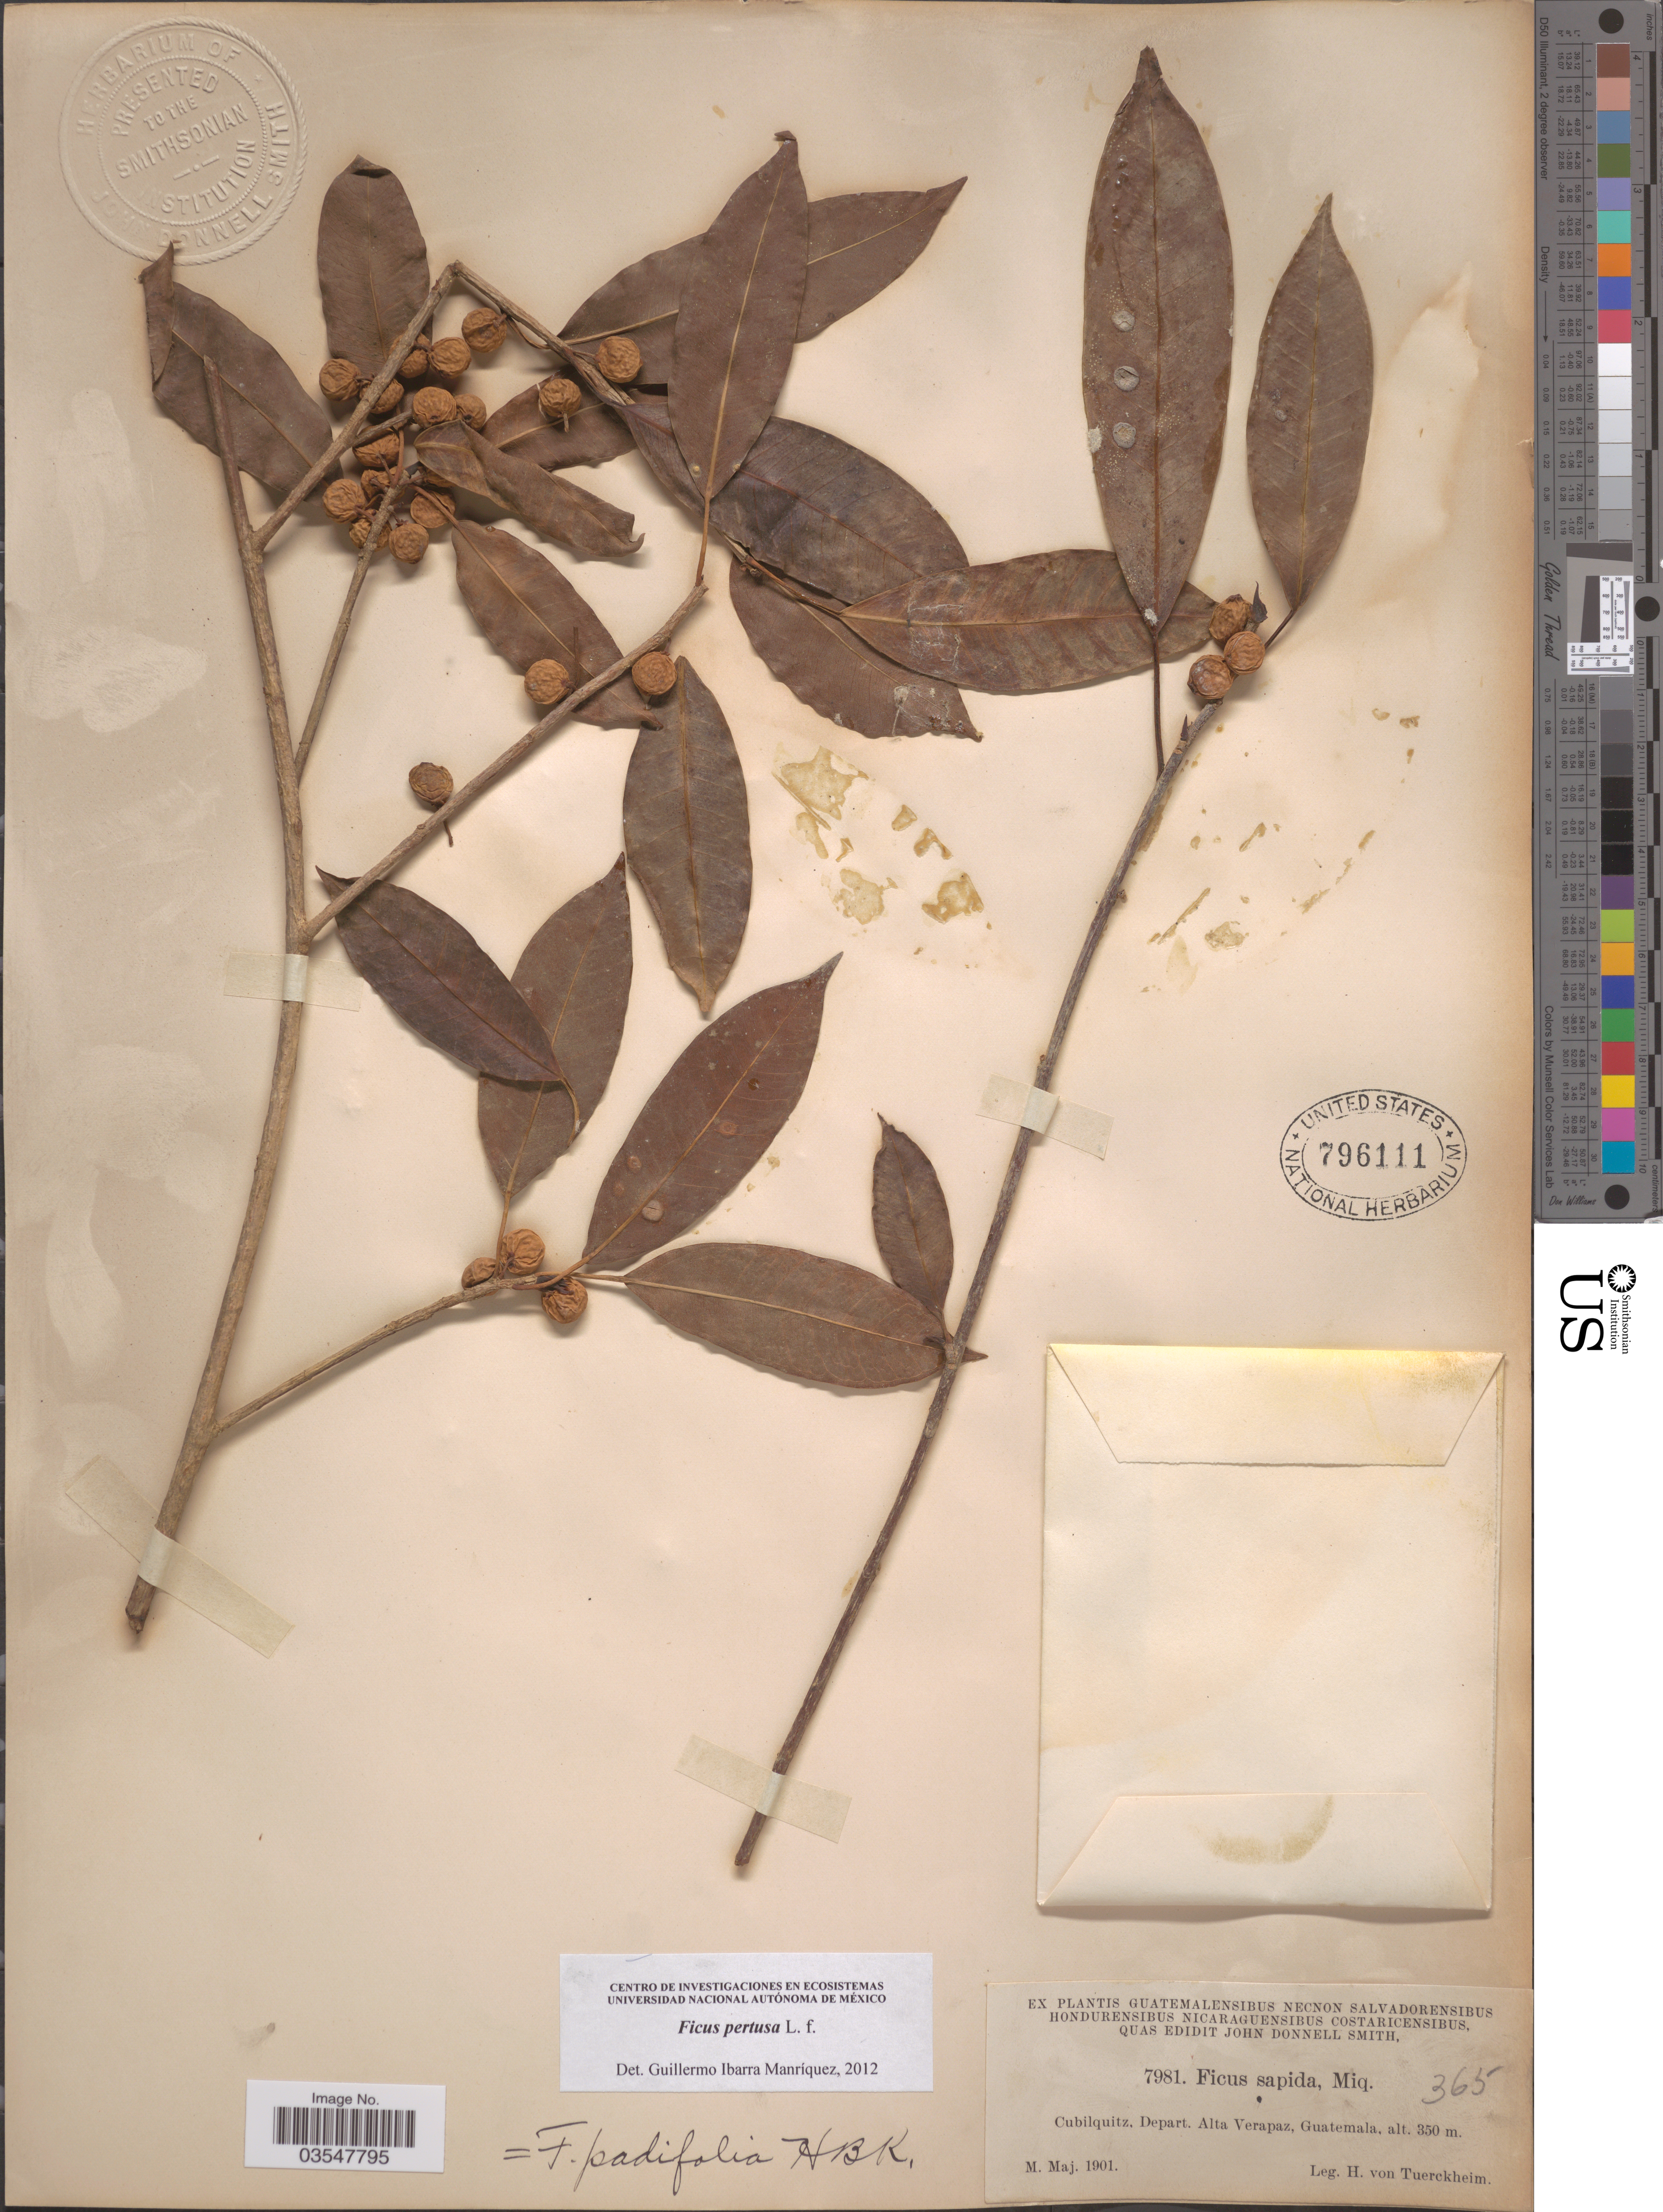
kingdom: Plantae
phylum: Tracheophyta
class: Magnoliopsida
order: Rosales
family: Moraceae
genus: Ficus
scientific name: Ficus pertusa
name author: L. f.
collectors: H. von Türckheim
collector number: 7981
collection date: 1901-05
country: Guatemala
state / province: Alta Verapaz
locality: Cubilquitz, Depart. Alta Verapaz.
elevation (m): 350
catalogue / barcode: US 796111